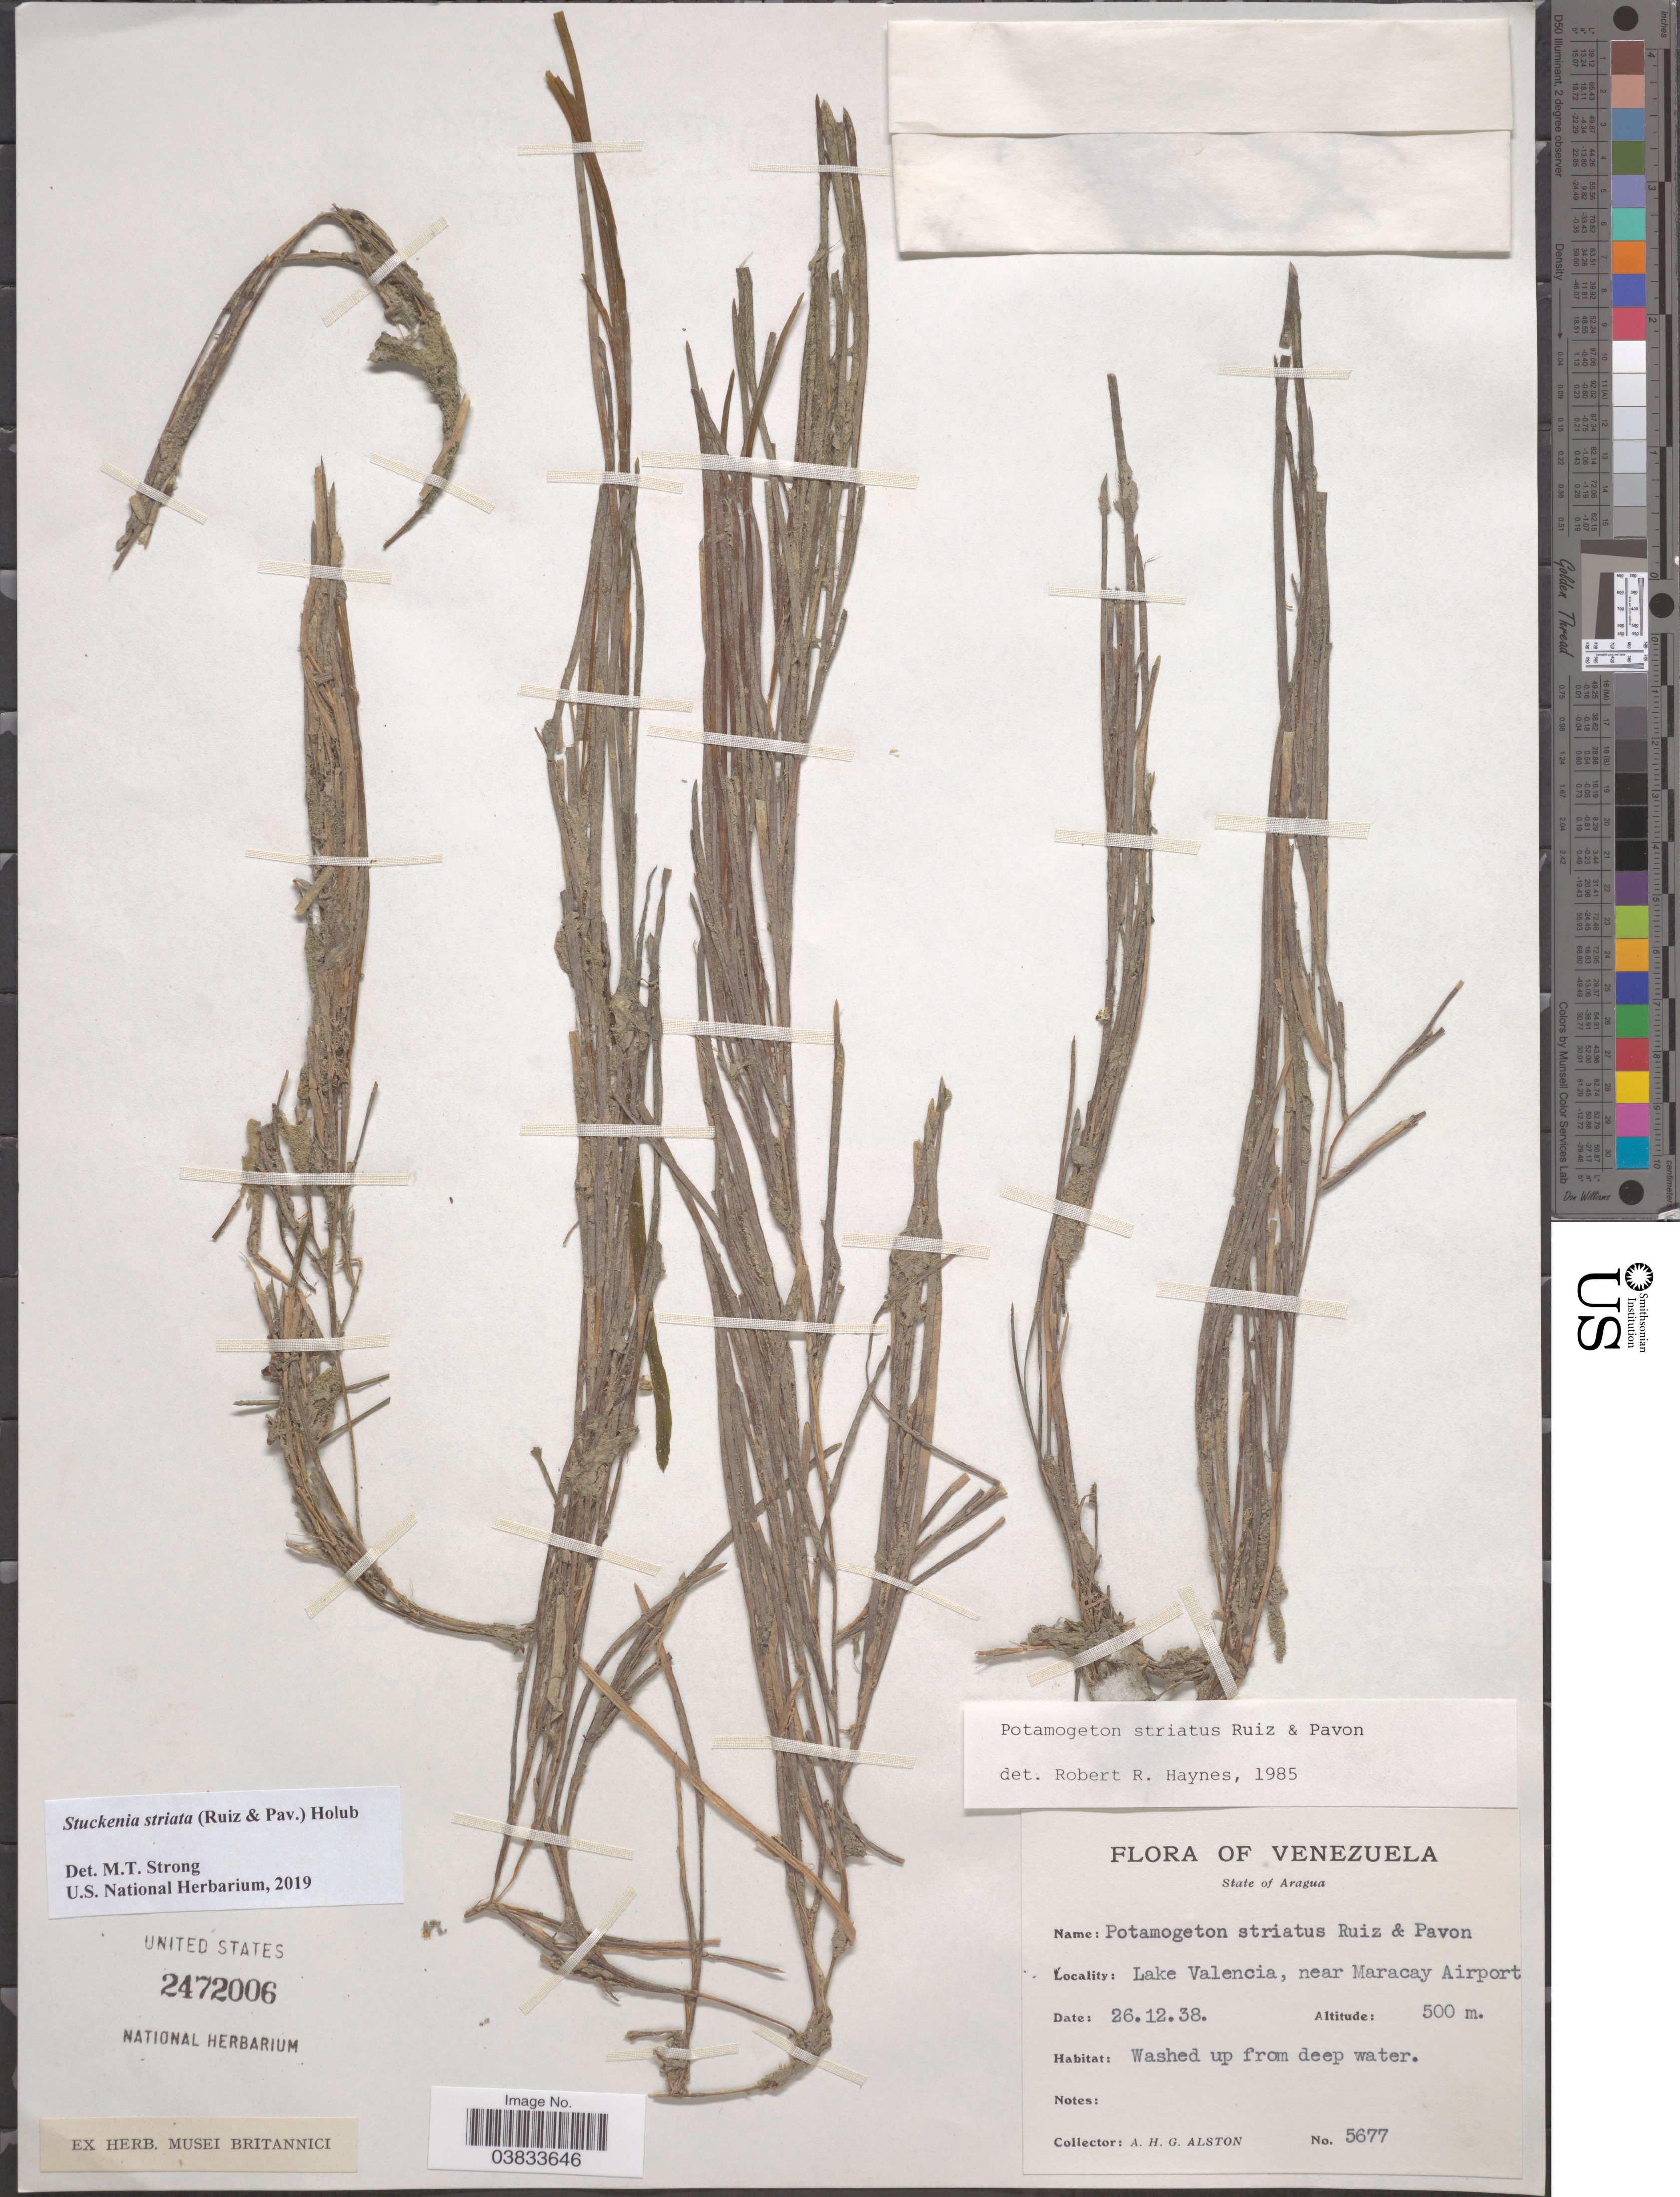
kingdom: Plantae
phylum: Tracheophyta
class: Liliopsida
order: Alismatales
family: Potamogetonaceae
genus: Stuckenia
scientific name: Stuckenia striata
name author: (Ruiz & Pav.) Holub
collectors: A. H. Alston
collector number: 5677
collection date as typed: Transcribed d/m/y: 28/12/38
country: Venezuela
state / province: Aragua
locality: Lake Valencia, near Maracay Airport.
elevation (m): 500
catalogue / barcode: US 2472006